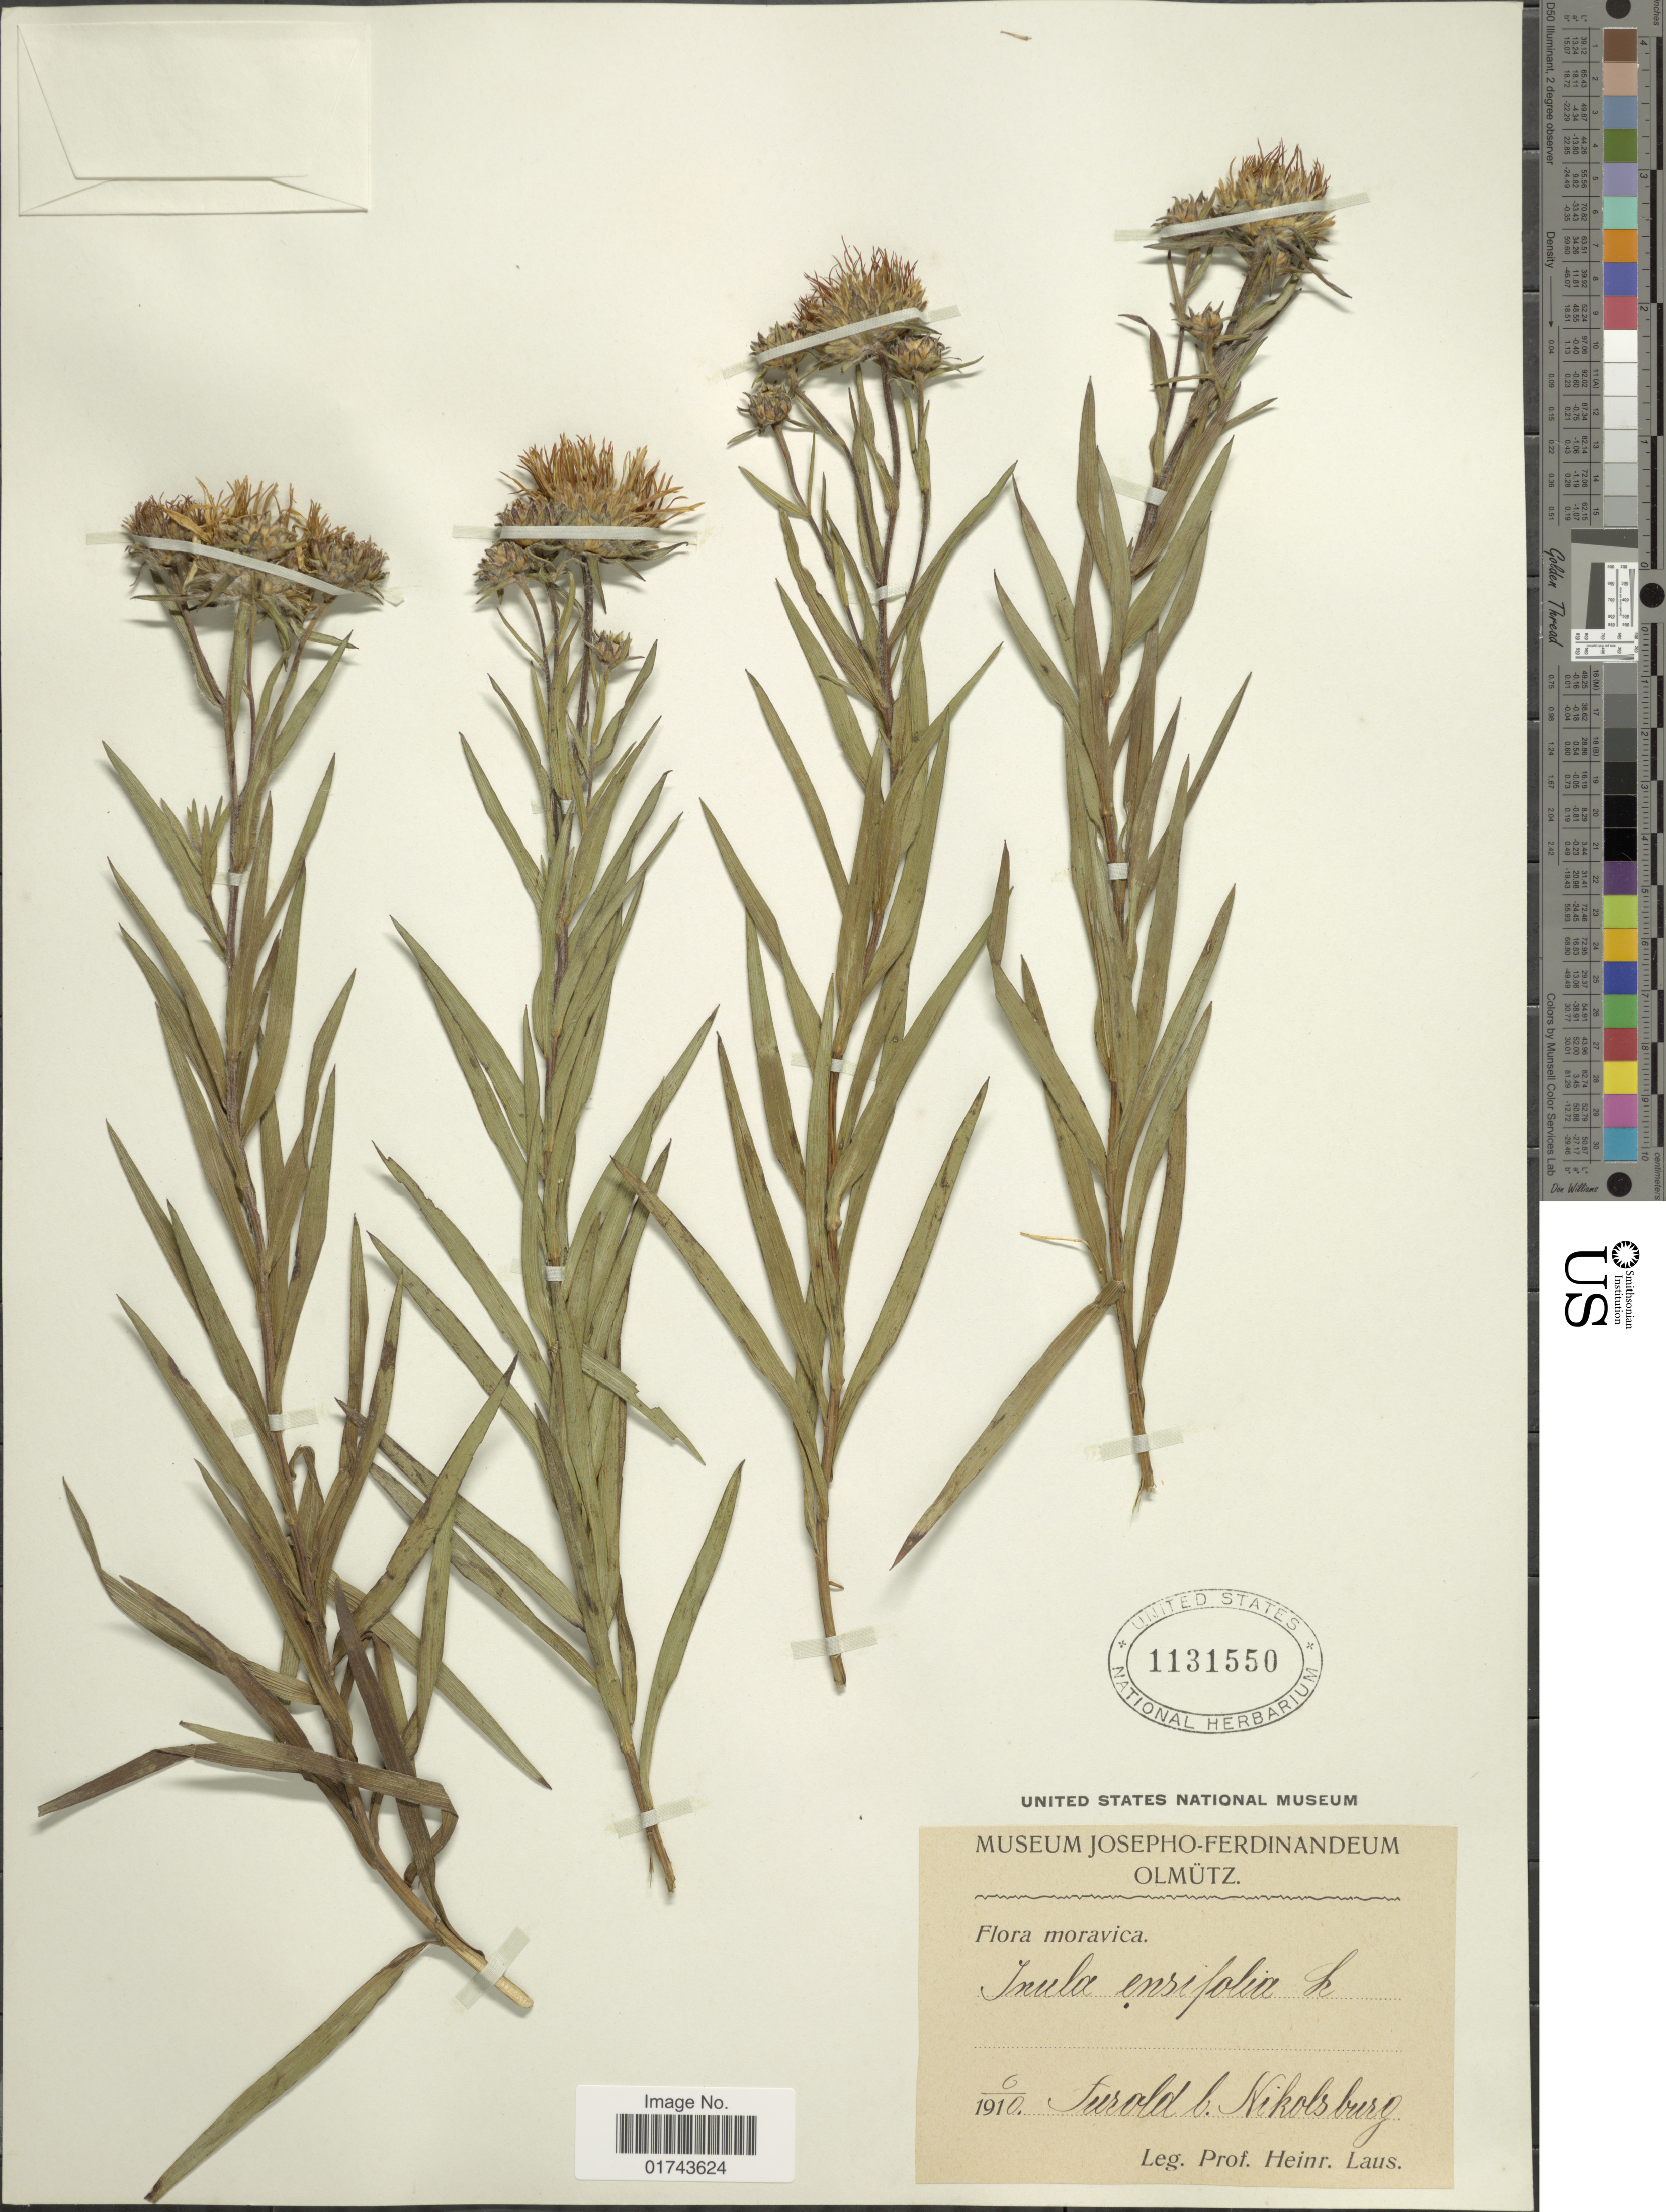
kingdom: Plantae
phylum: Tracheophyta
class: Magnoliopsida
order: Asterales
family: Asteraceae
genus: Inula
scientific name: Inula ensifolia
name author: L.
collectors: H. Laus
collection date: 1910-06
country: Czechia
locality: Moravica, Furold b. Nikols burg [interpreted]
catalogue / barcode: US 1131550